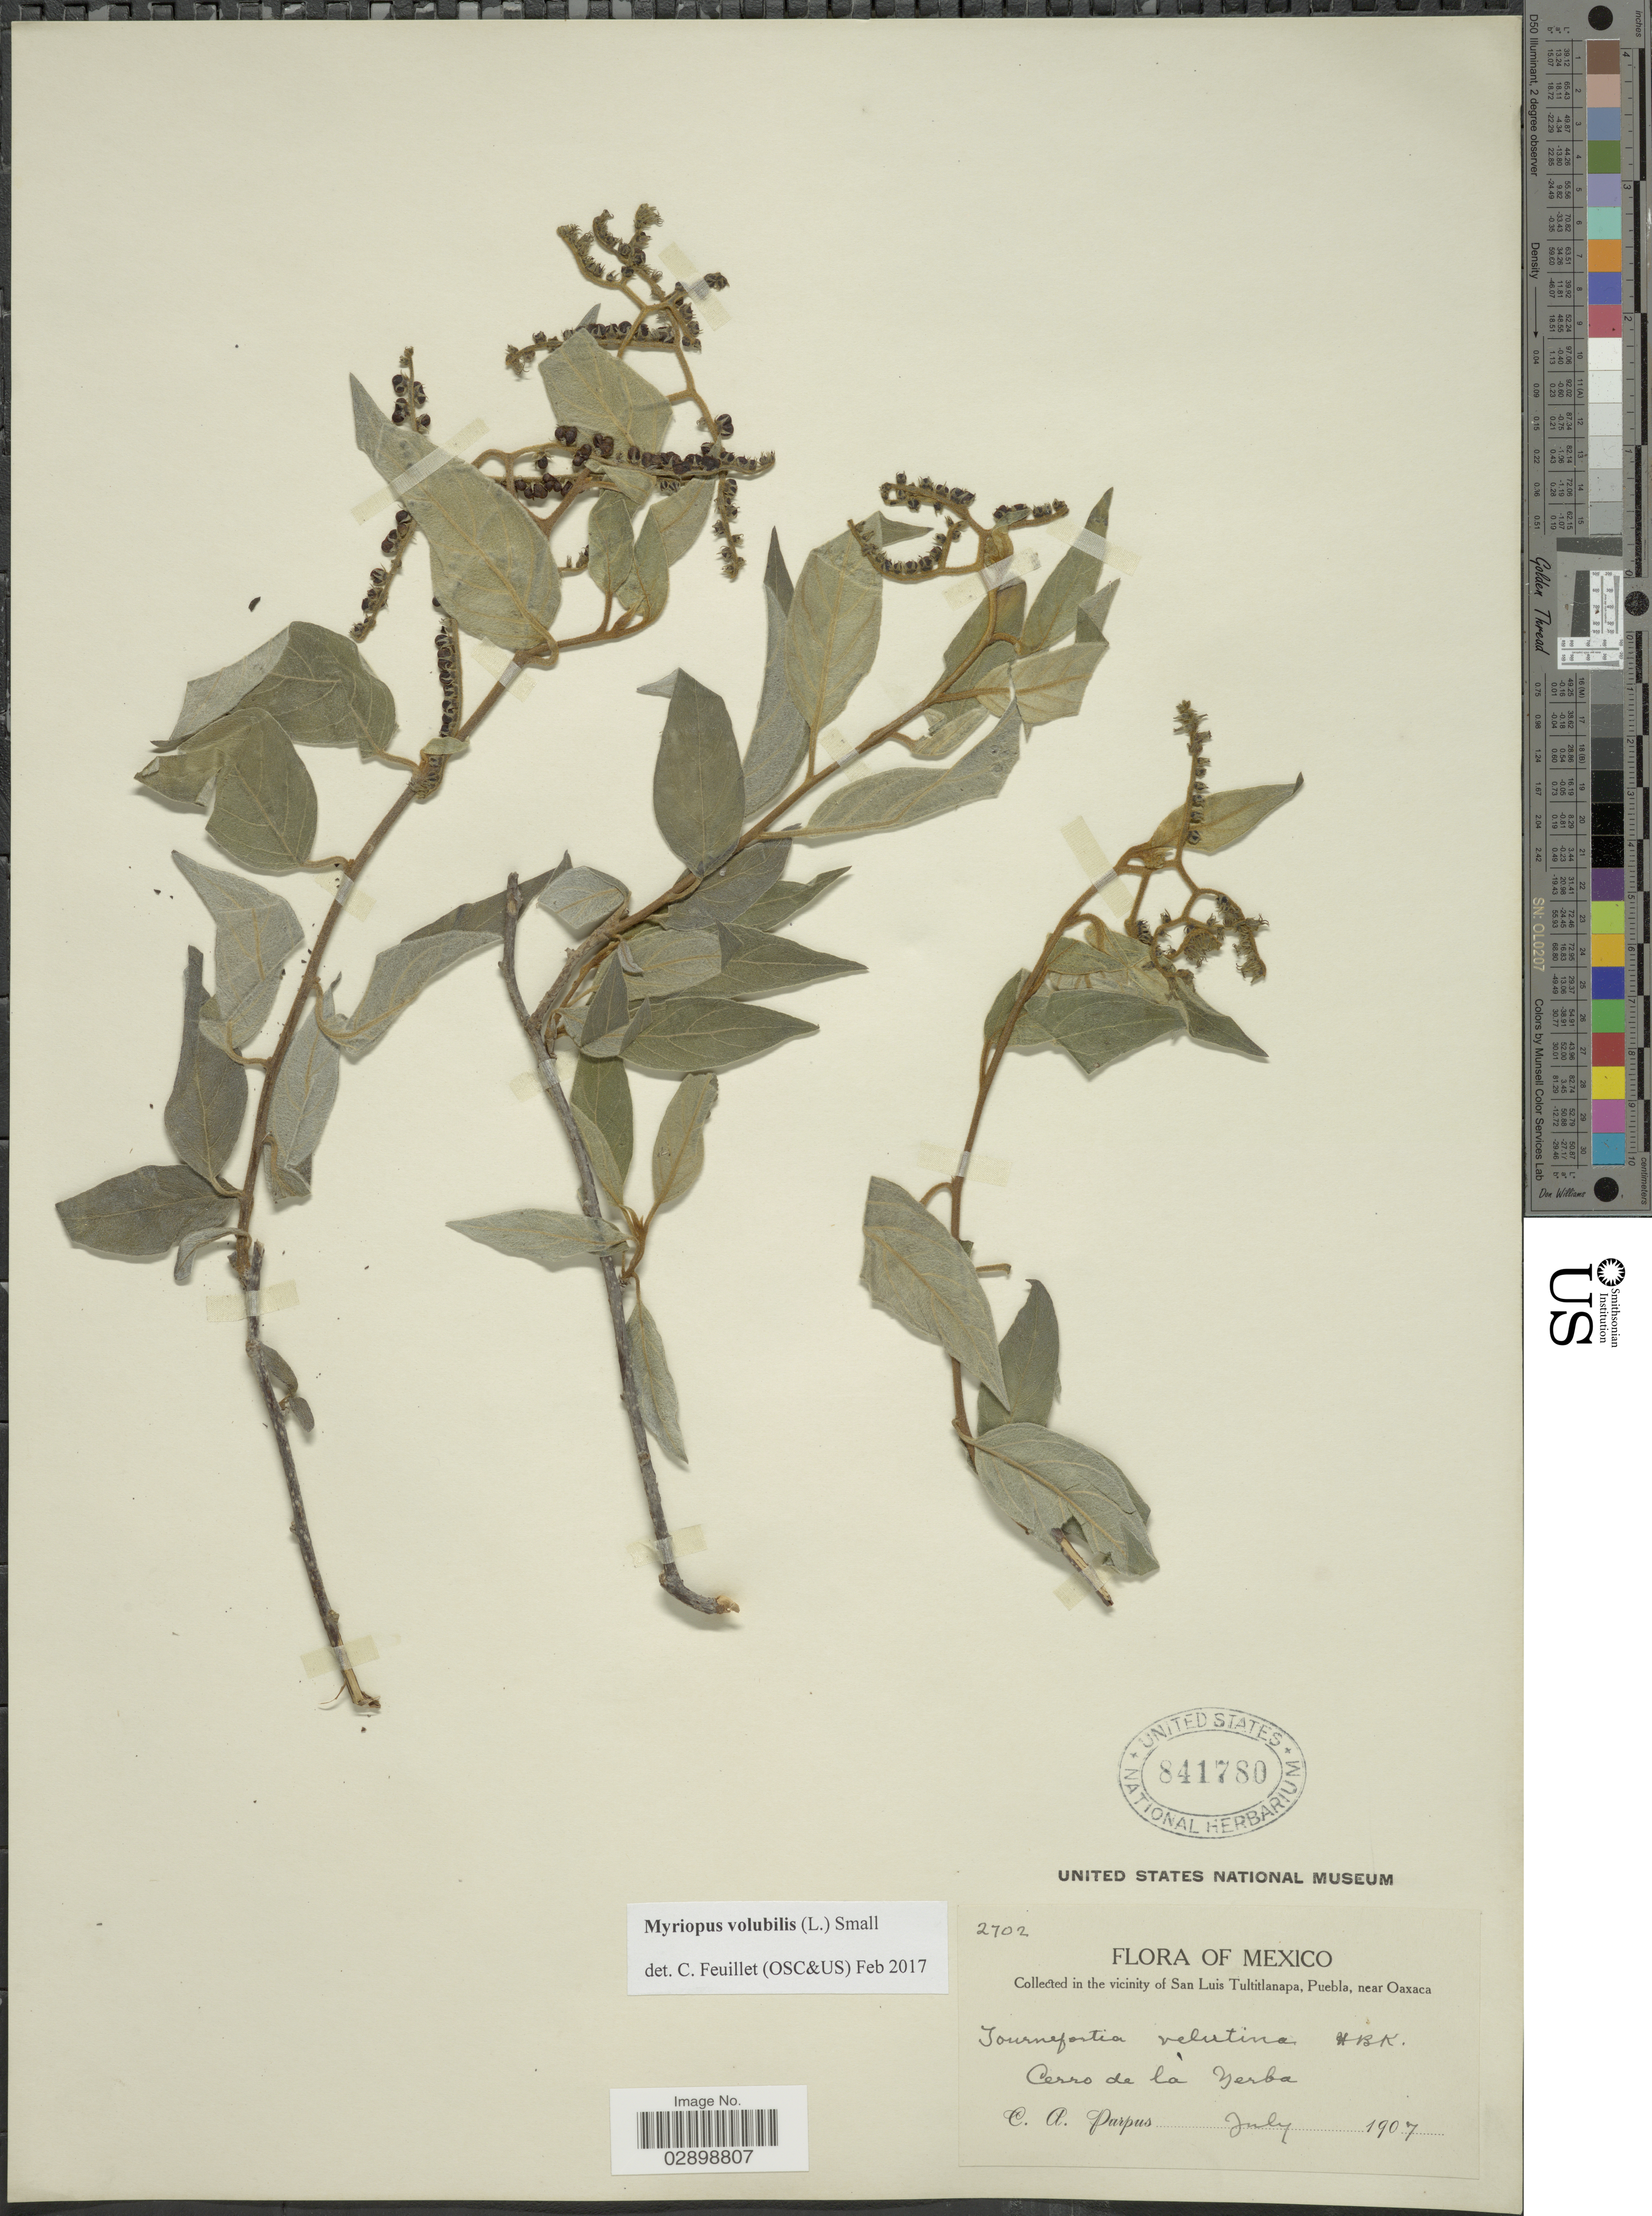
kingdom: Plantae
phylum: Tracheophyta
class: Magnoliopsida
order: Boraginales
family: Heliotropiaceae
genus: Myriopus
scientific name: Myriopus volubilis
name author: (L.) Small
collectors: C. A. Purpus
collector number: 2702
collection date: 1907-07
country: Mexico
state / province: Puebla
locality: In the vicinity of San Luis Tultitlanapa, Puebla, near Oaxaca. Cerro de la Yerba.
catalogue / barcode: US 841780